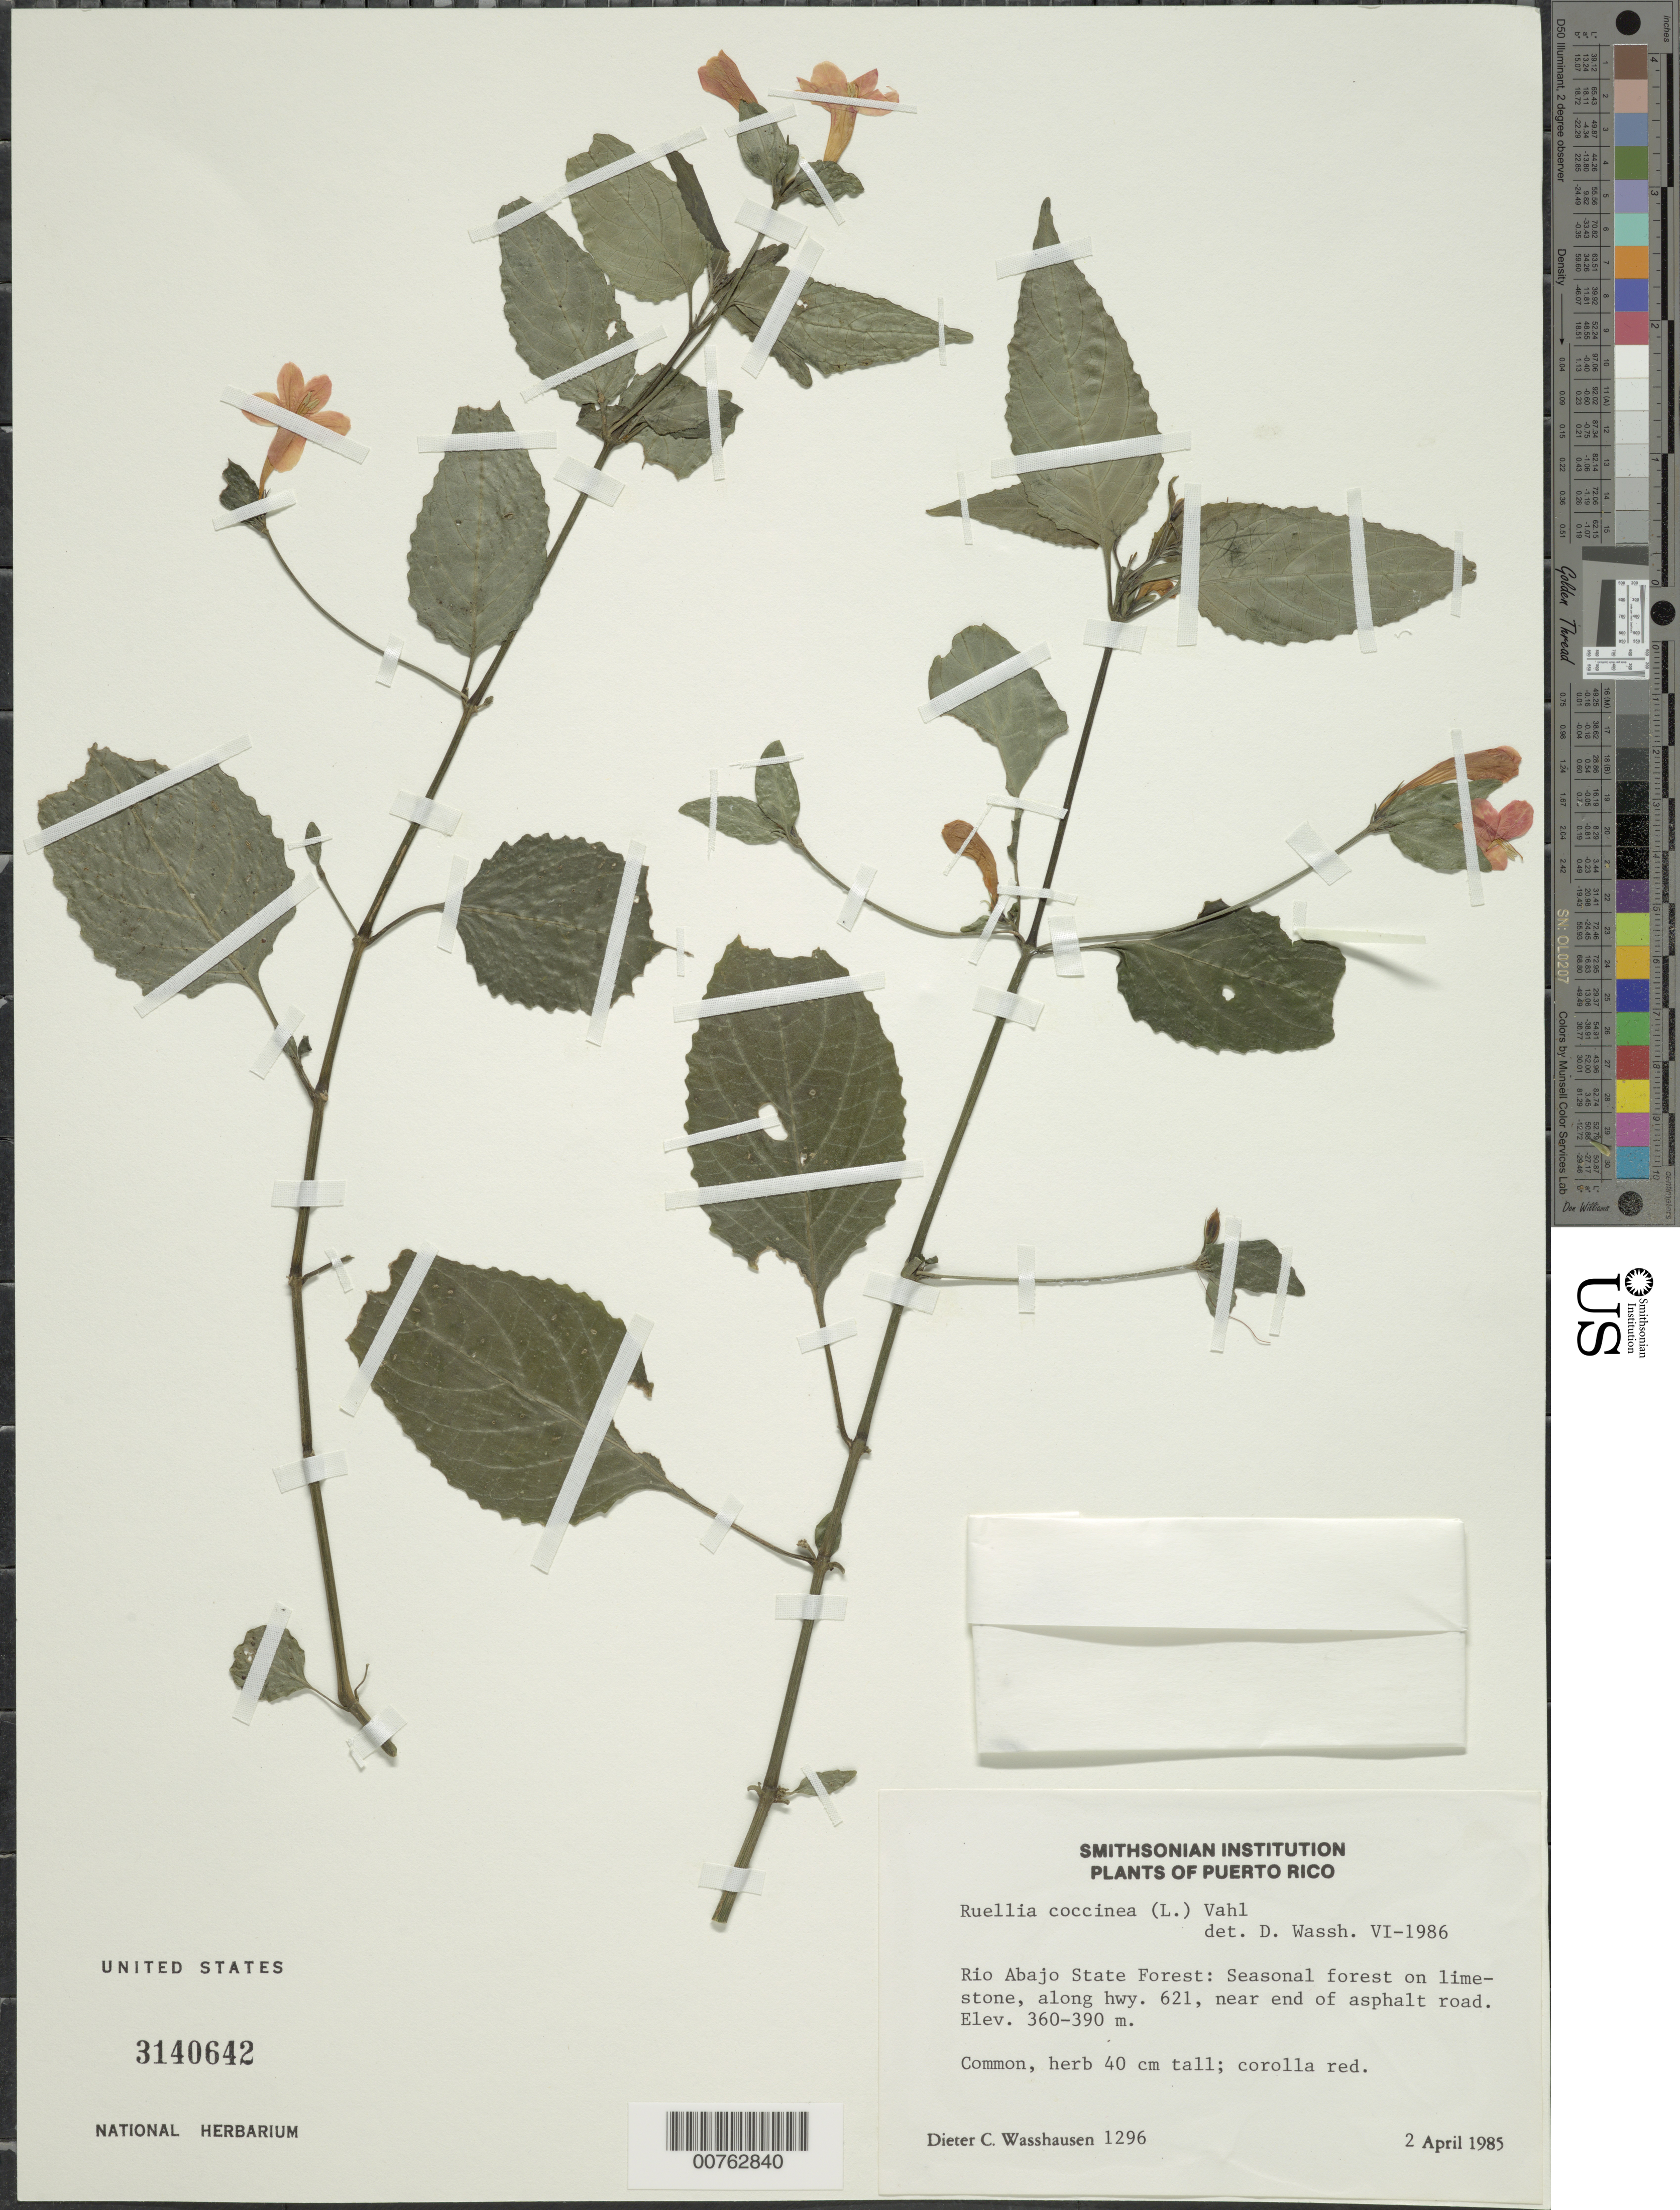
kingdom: Plantae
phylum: Tracheophyta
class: Magnoliopsida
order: Lamiales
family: Acanthaceae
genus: Ruellia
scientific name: Ruellia coccinea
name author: (L.) Vahl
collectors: D. C. Wasshausen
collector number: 1296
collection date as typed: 02 Apr 1985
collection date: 1985-04-02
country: Puerto Rico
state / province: Arecibo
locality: Río Abajo State Forest: Seasonal forest on limestone, along hwy 621, near end of asphalt road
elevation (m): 360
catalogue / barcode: US 3140642